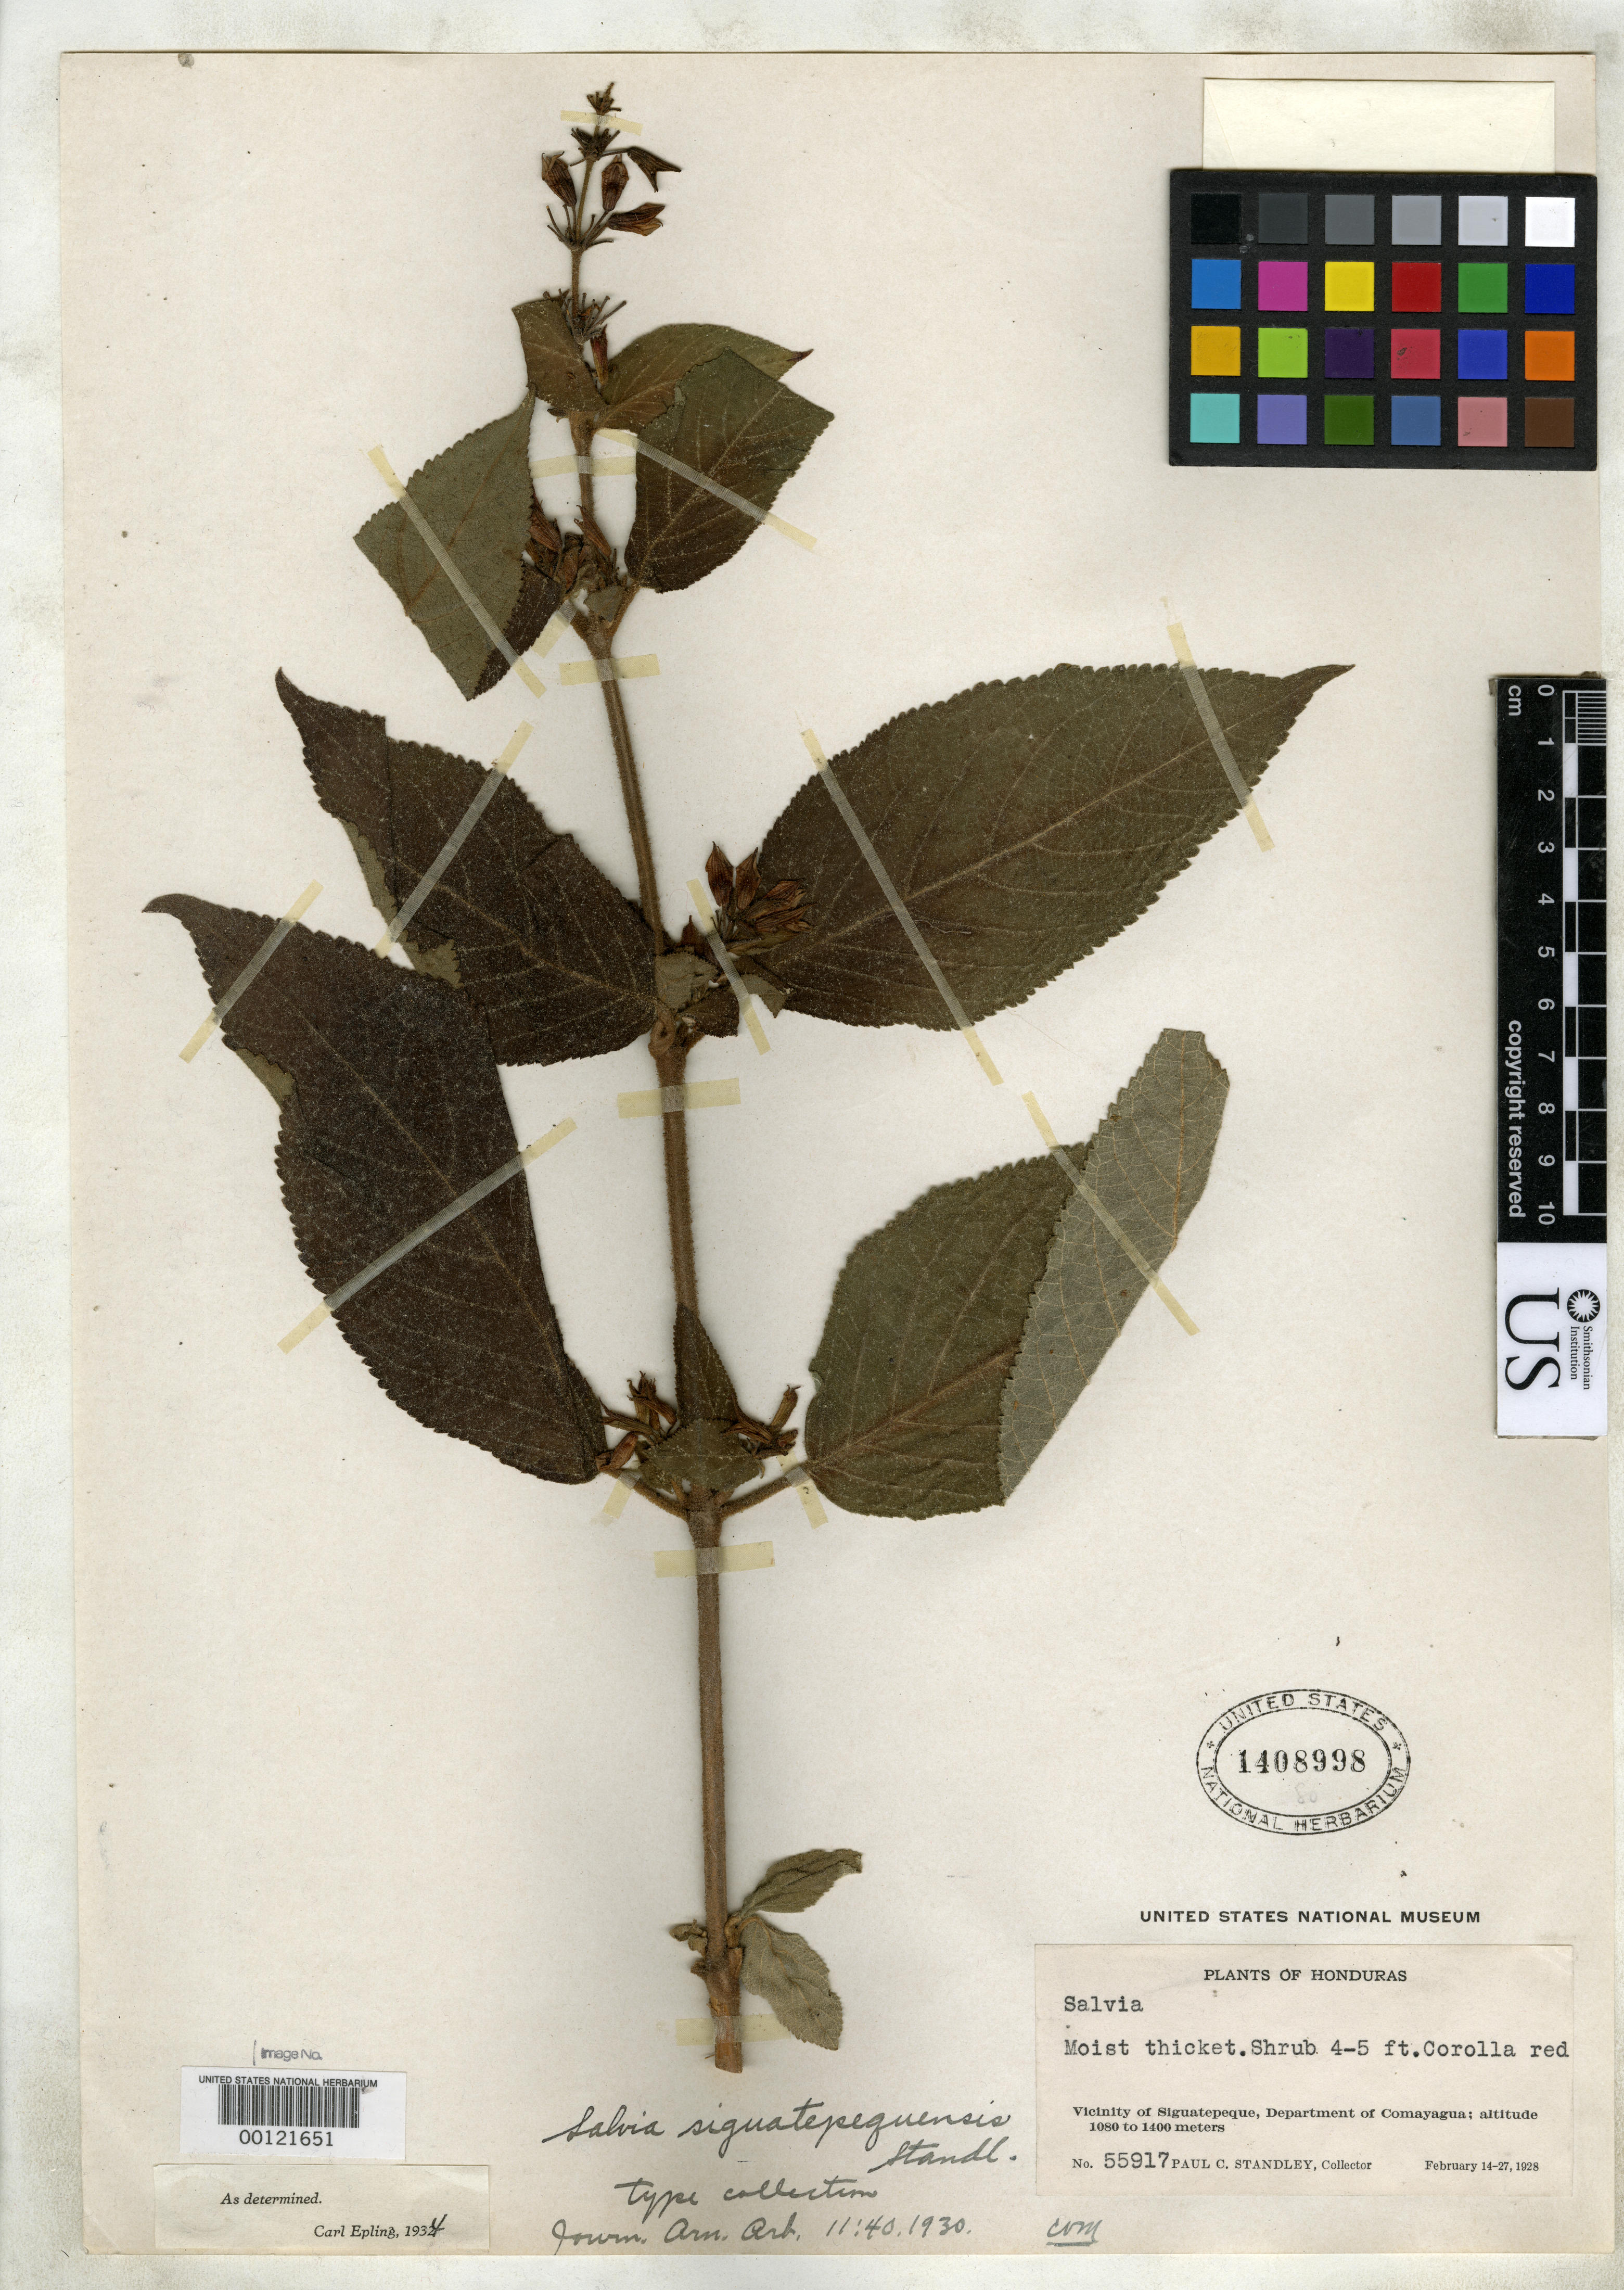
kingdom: Plantae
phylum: Tracheophyta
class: Magnoliopsida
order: Lamiales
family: Lamiaceae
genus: Salvia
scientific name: Salvia siguatepequensis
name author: Standl.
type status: Isotype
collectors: P. C. Standley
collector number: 55917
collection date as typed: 14 Feb 1928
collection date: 1928-02-14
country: Honduras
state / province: Comayagua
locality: Siguatepeque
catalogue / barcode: US 1408998